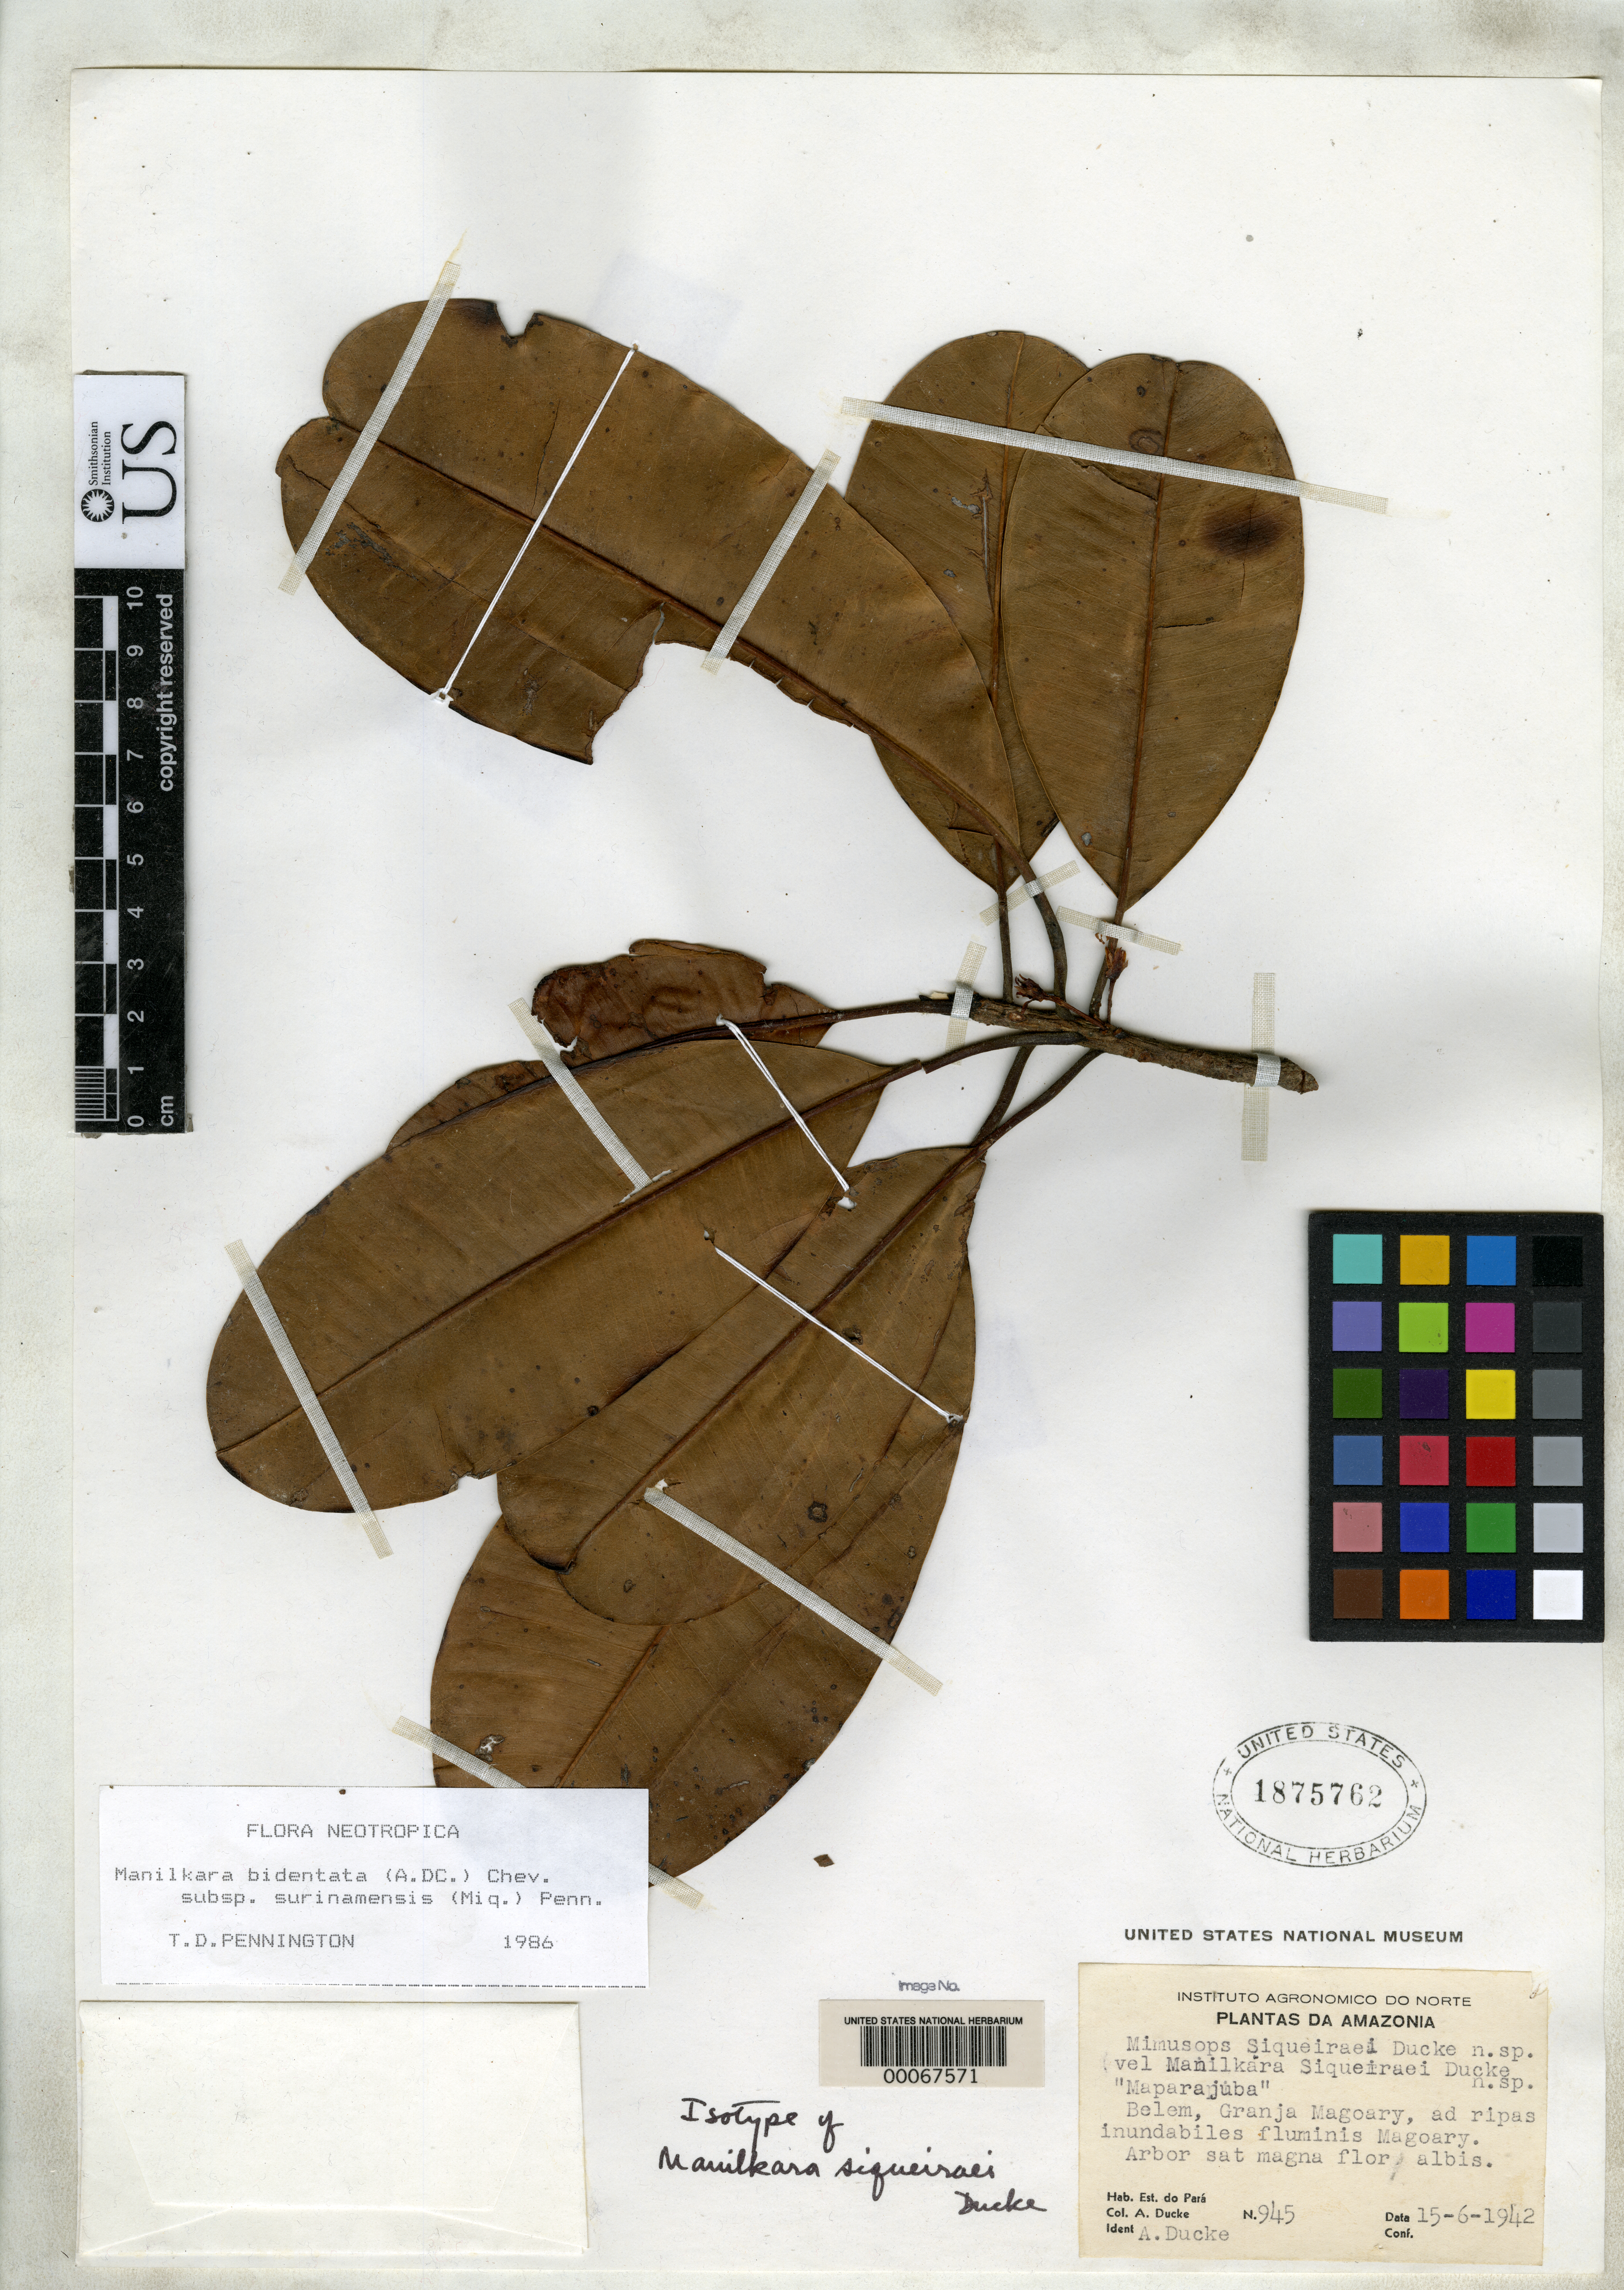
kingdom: Plantae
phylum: Tracheophyta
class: Magnoliopsida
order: Ericales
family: Sapotaceae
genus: Manilkara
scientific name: Manilkara siquieiraei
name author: Ducke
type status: Type Collection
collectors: A. Ducke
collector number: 945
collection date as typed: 15 Jun 1942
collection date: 1942-06-15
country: Brazil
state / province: Pará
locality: Belem.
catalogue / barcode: US 1875762